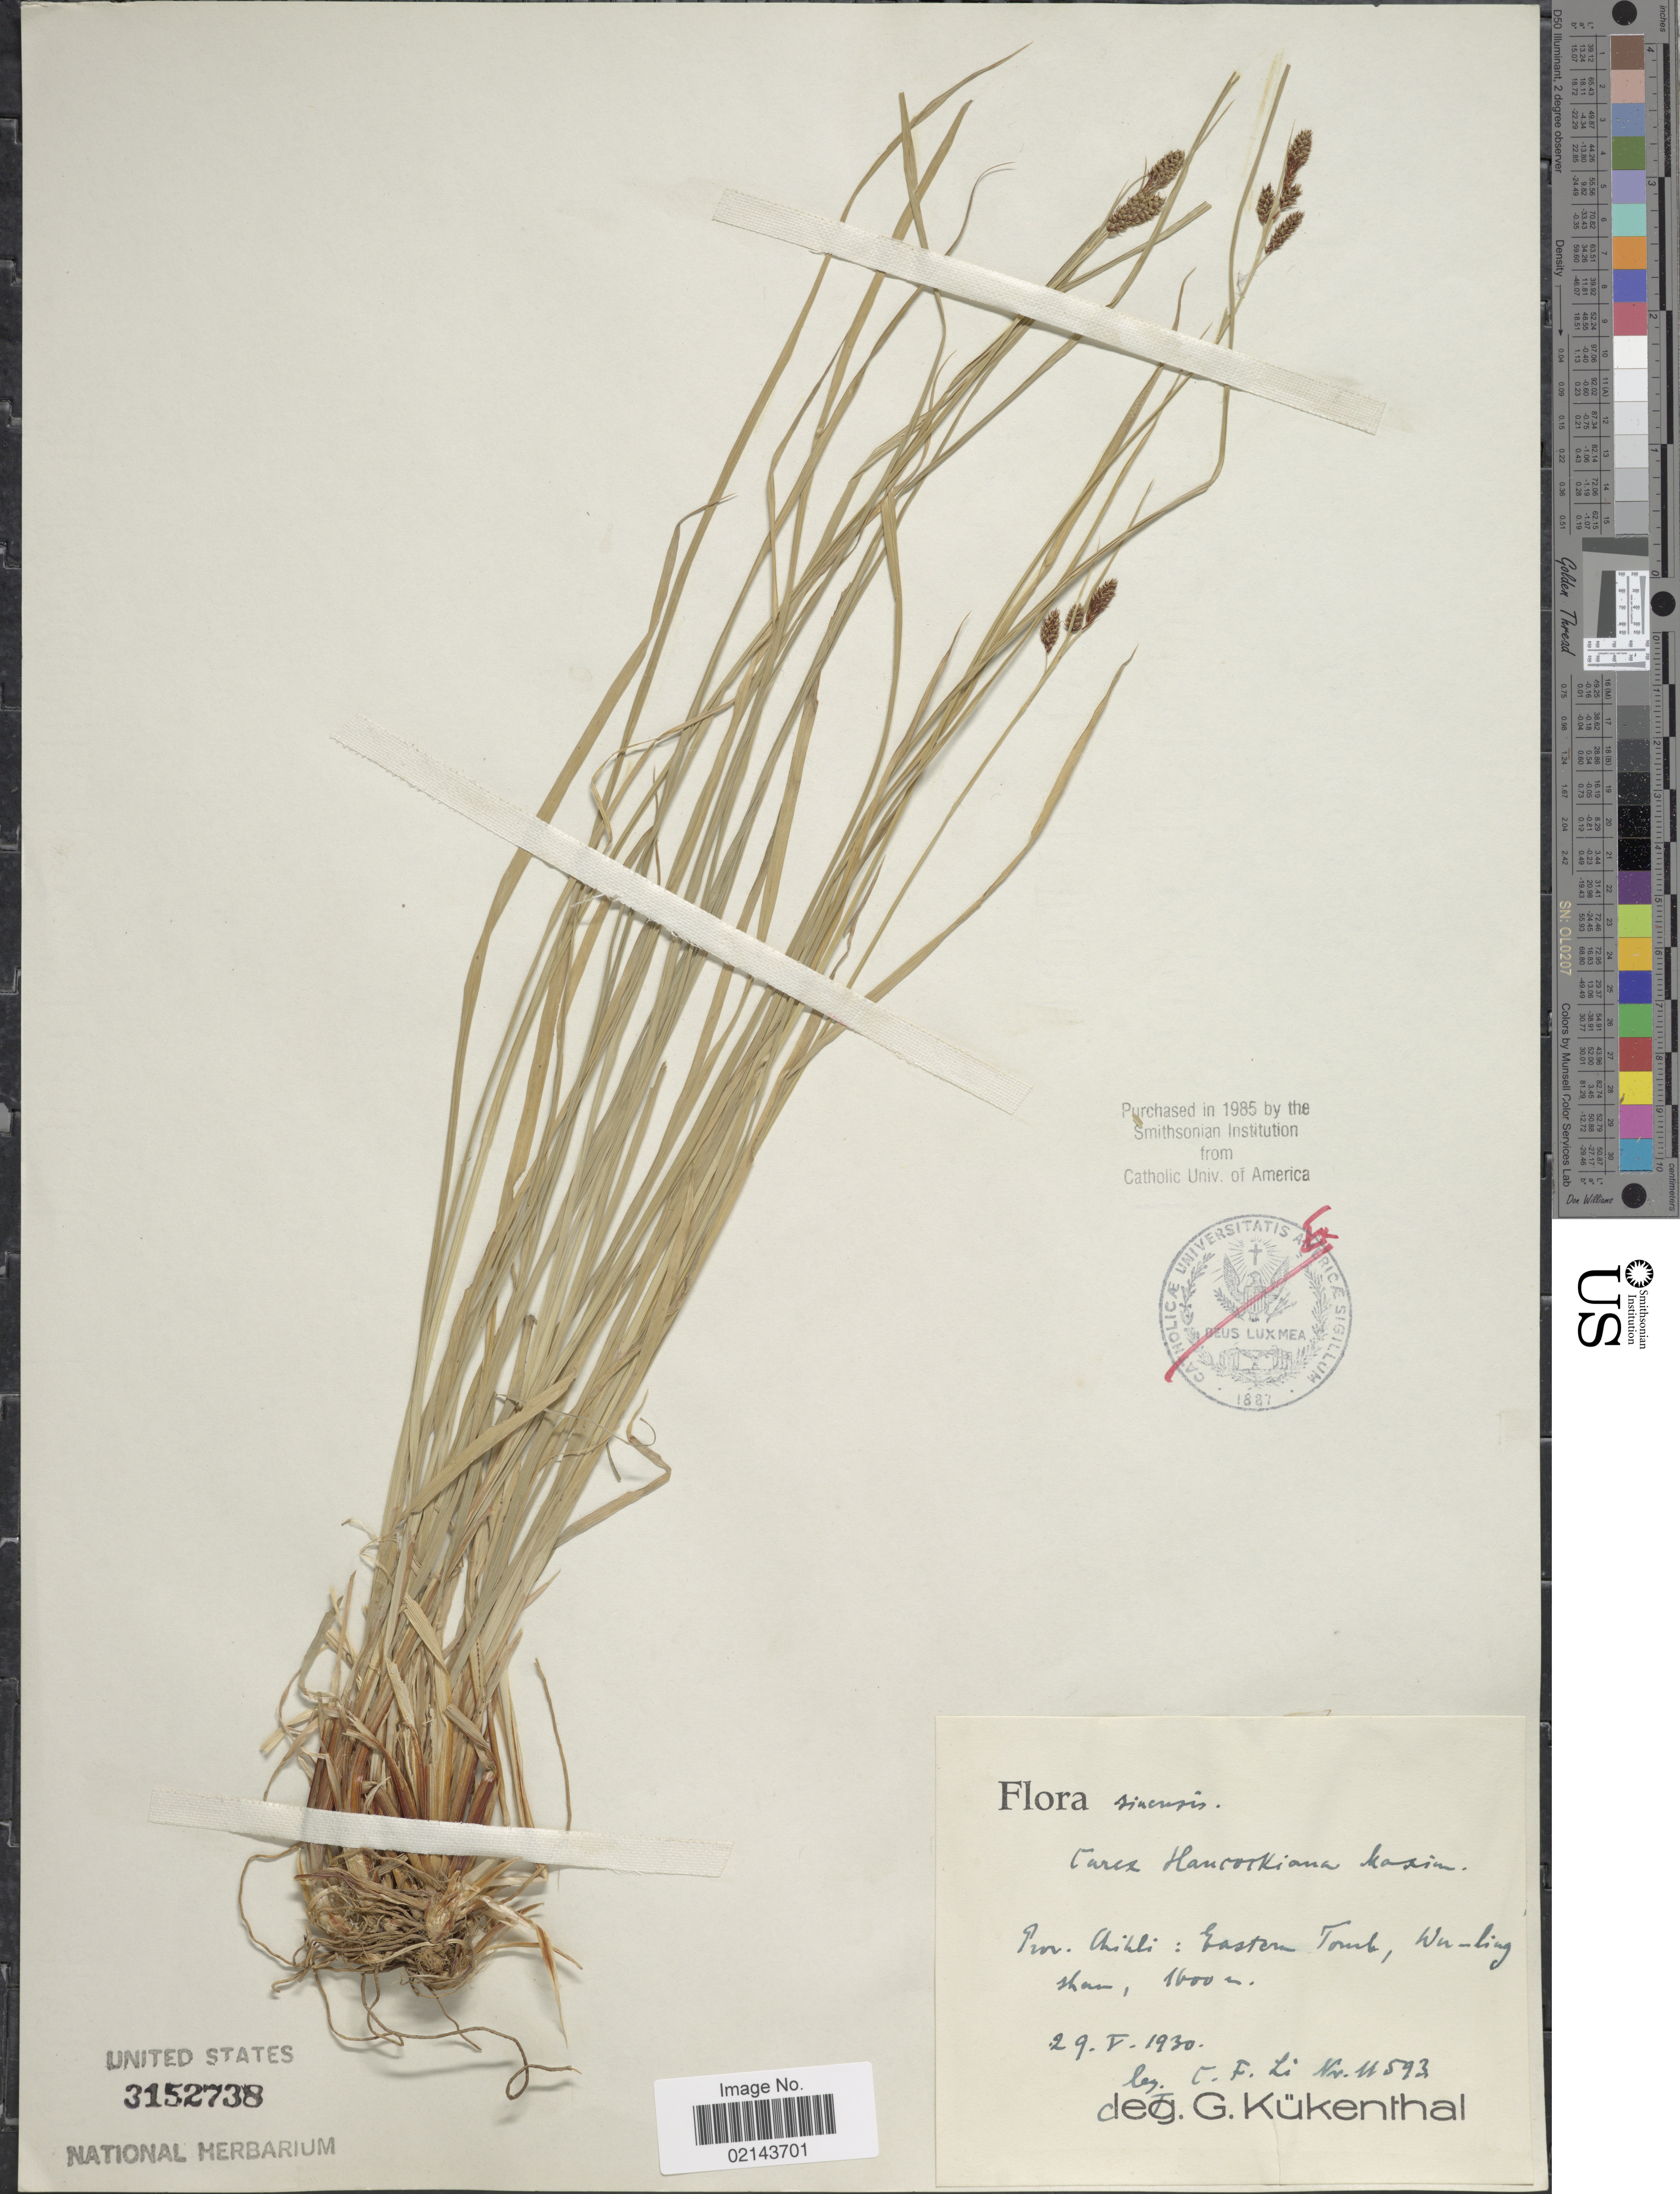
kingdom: Plantae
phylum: Tracheophyta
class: Liliopsida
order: Poales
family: Cyperaceae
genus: Carex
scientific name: Carex sp.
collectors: C. F. Li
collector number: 593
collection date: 1930-05-29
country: China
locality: Sinensis, Prov. Chihli: Easton Tomb, Wu-ling shan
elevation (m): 1600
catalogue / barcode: US 3152738